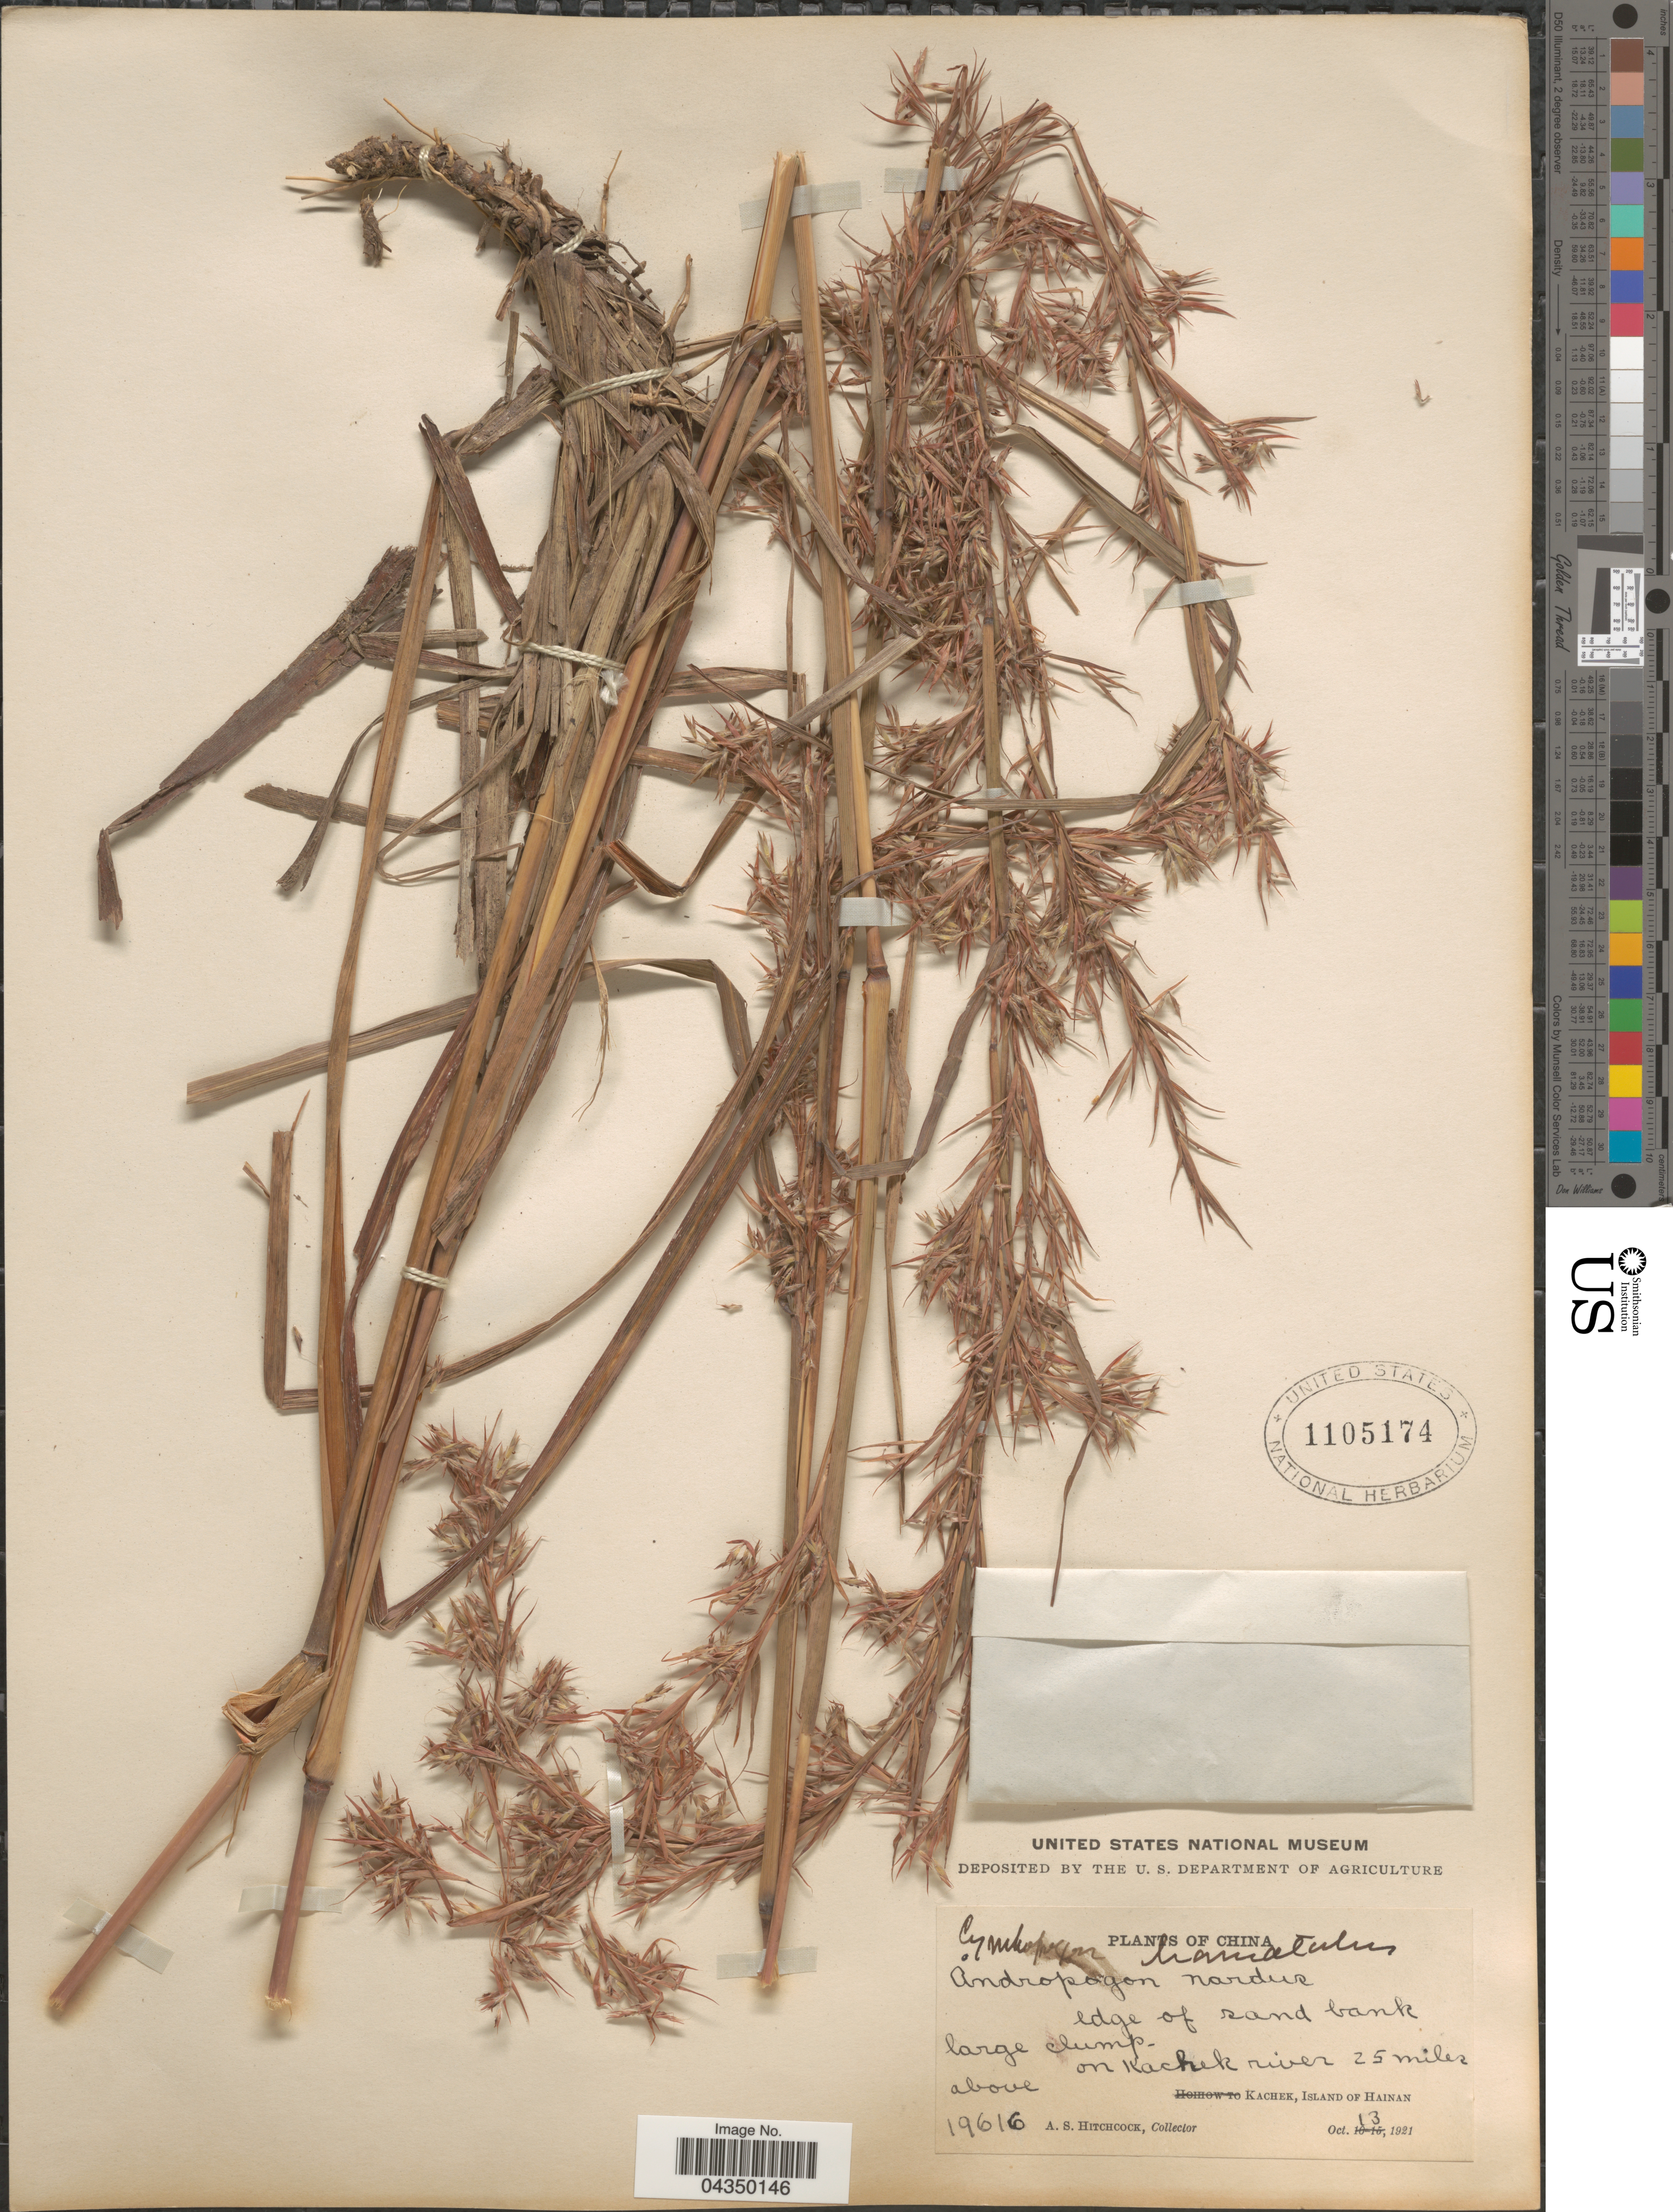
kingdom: Plantae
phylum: Tracheophyta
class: Liliopsida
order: Poales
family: Poaceae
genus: Cymbopogon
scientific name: Cymbopogon tortilis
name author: (J. Presl) A. Camus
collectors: A. S. Hitchcock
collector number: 19616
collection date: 1921-10-13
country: China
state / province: Hainan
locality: Edge of sand bank. on Kachek river 25 miles above Kachek, Island of Hainan.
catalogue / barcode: US 1105174